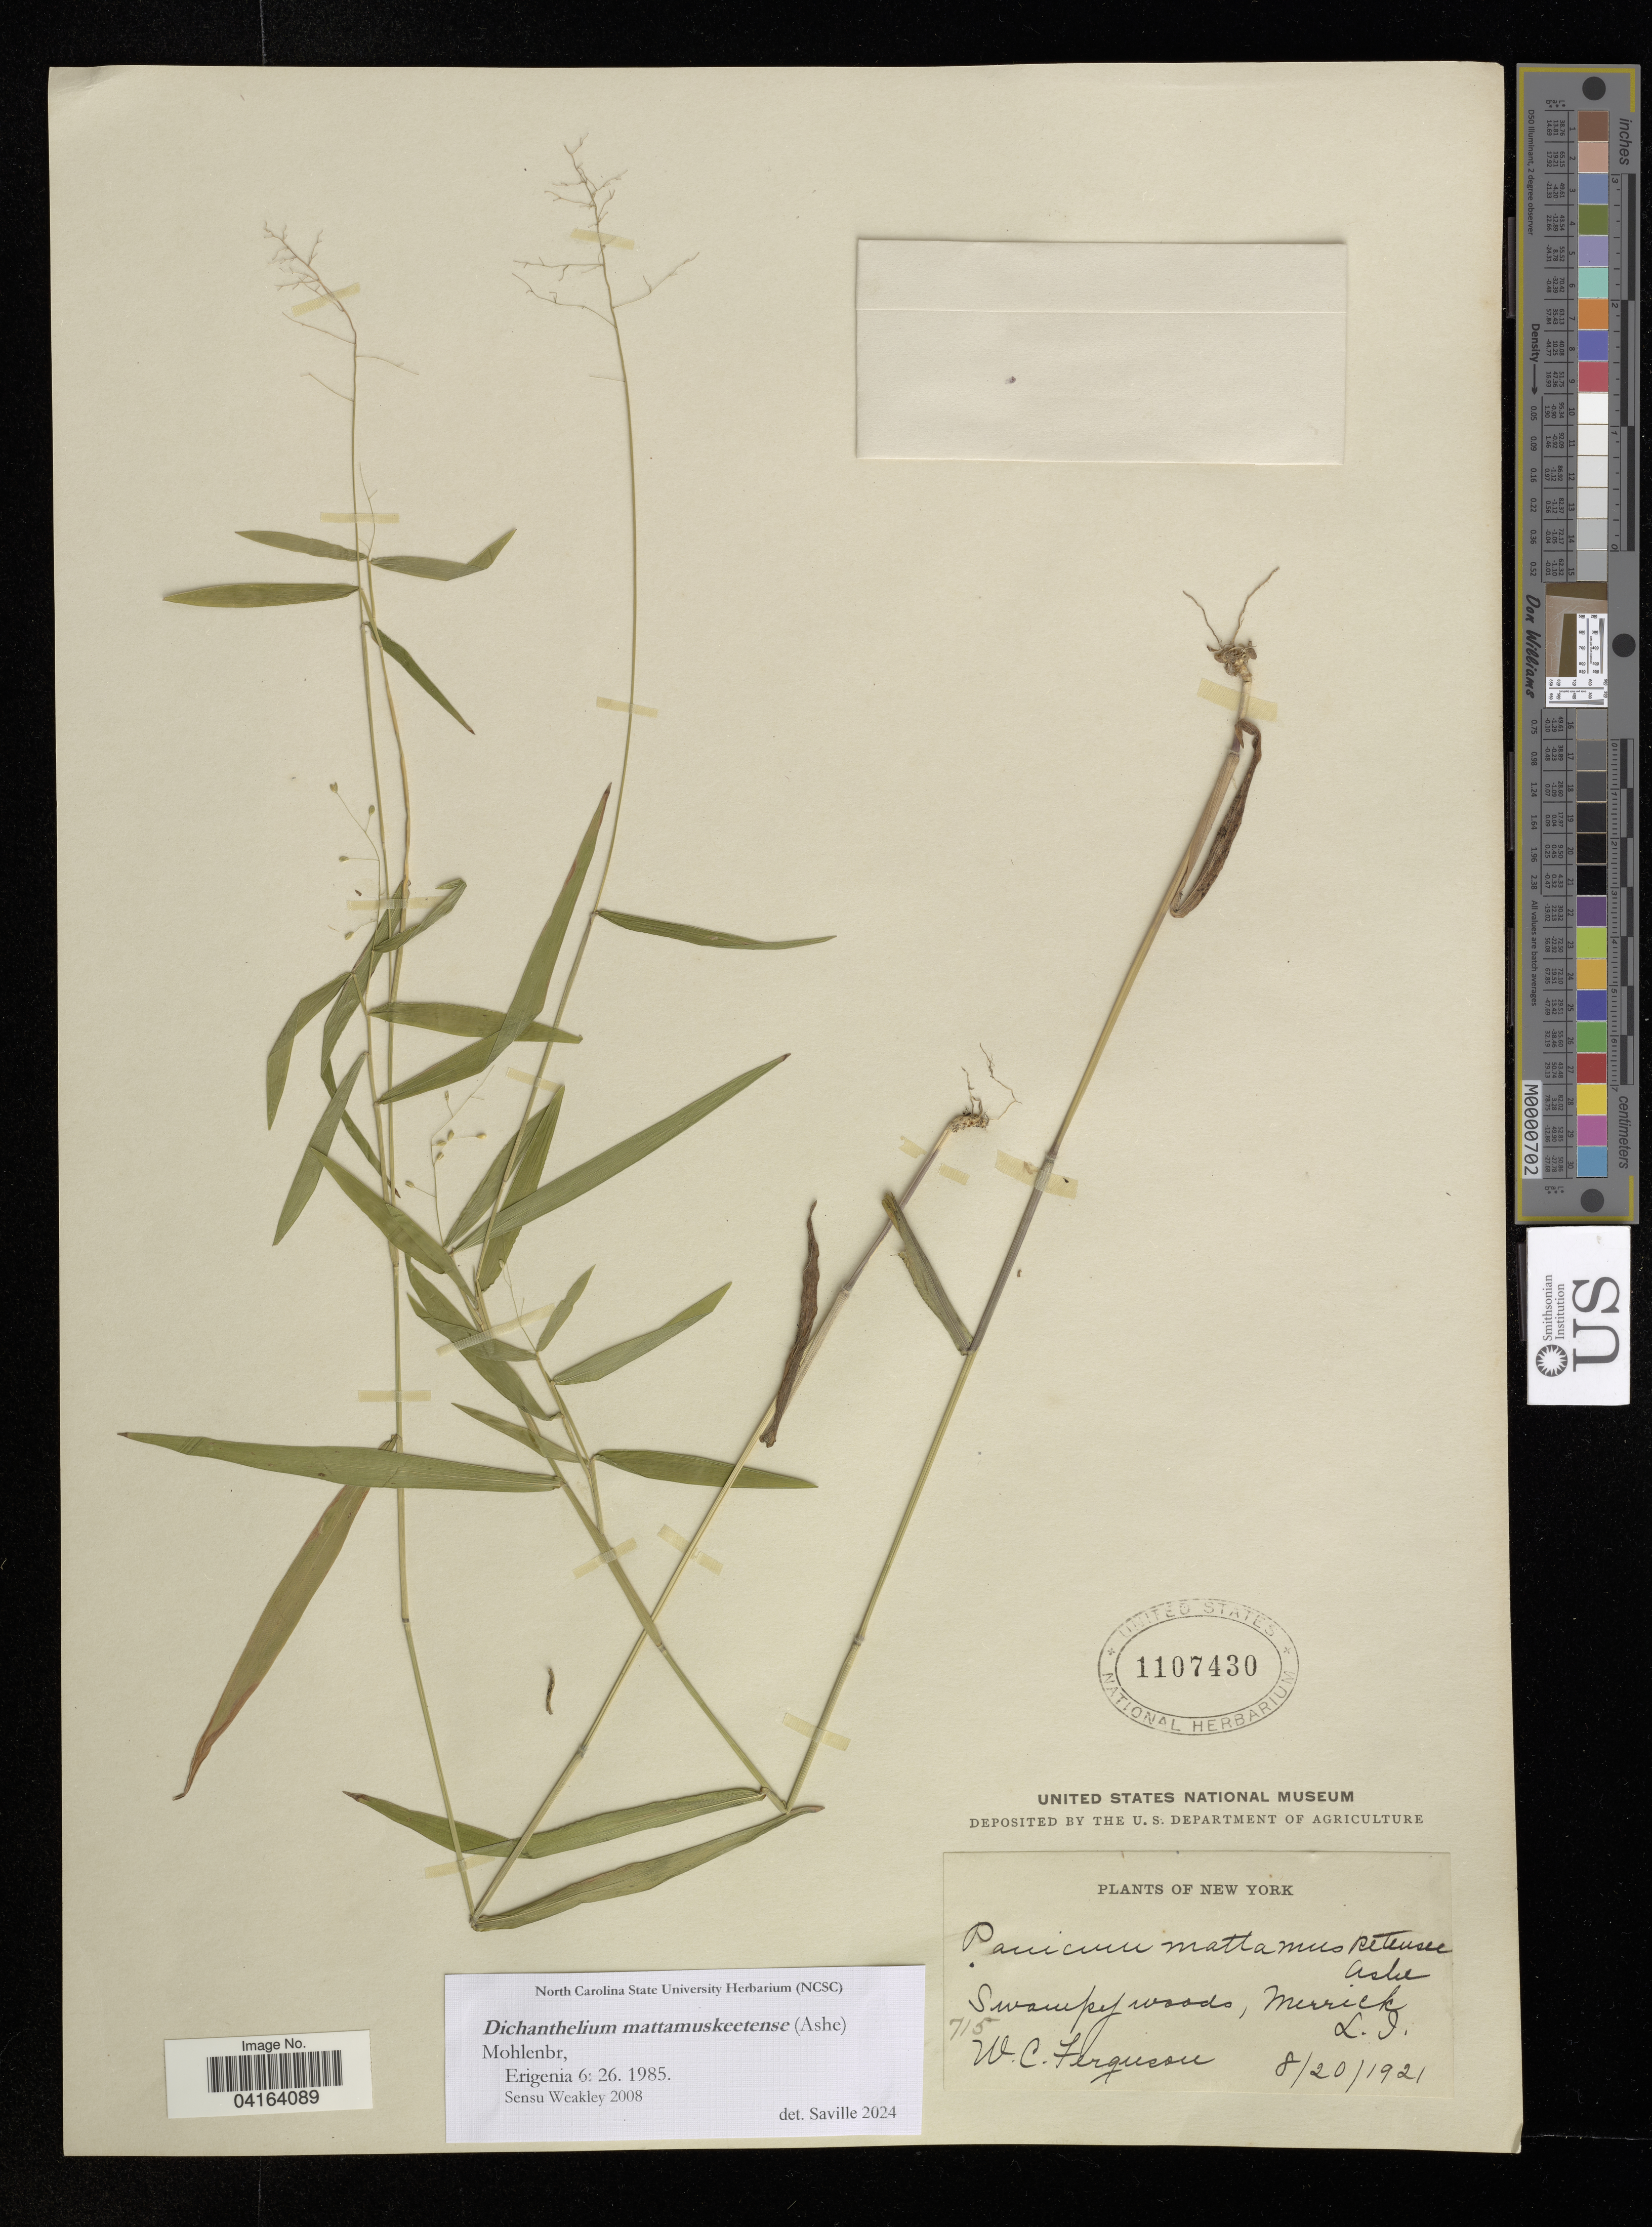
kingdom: Plantae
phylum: Tracheophyta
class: Liliopsida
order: Poales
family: Poaceae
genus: Dichanthelium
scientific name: Dichanthelium mattamuskeetense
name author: (Ashe) Mohlenbr.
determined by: Saville, A. C., (NCSC), North Carolina State University (UNITED STATES)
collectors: W. Ferguson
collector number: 715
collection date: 1921-08-20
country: United States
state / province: New York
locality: Merrick L.J.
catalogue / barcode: US 1107430